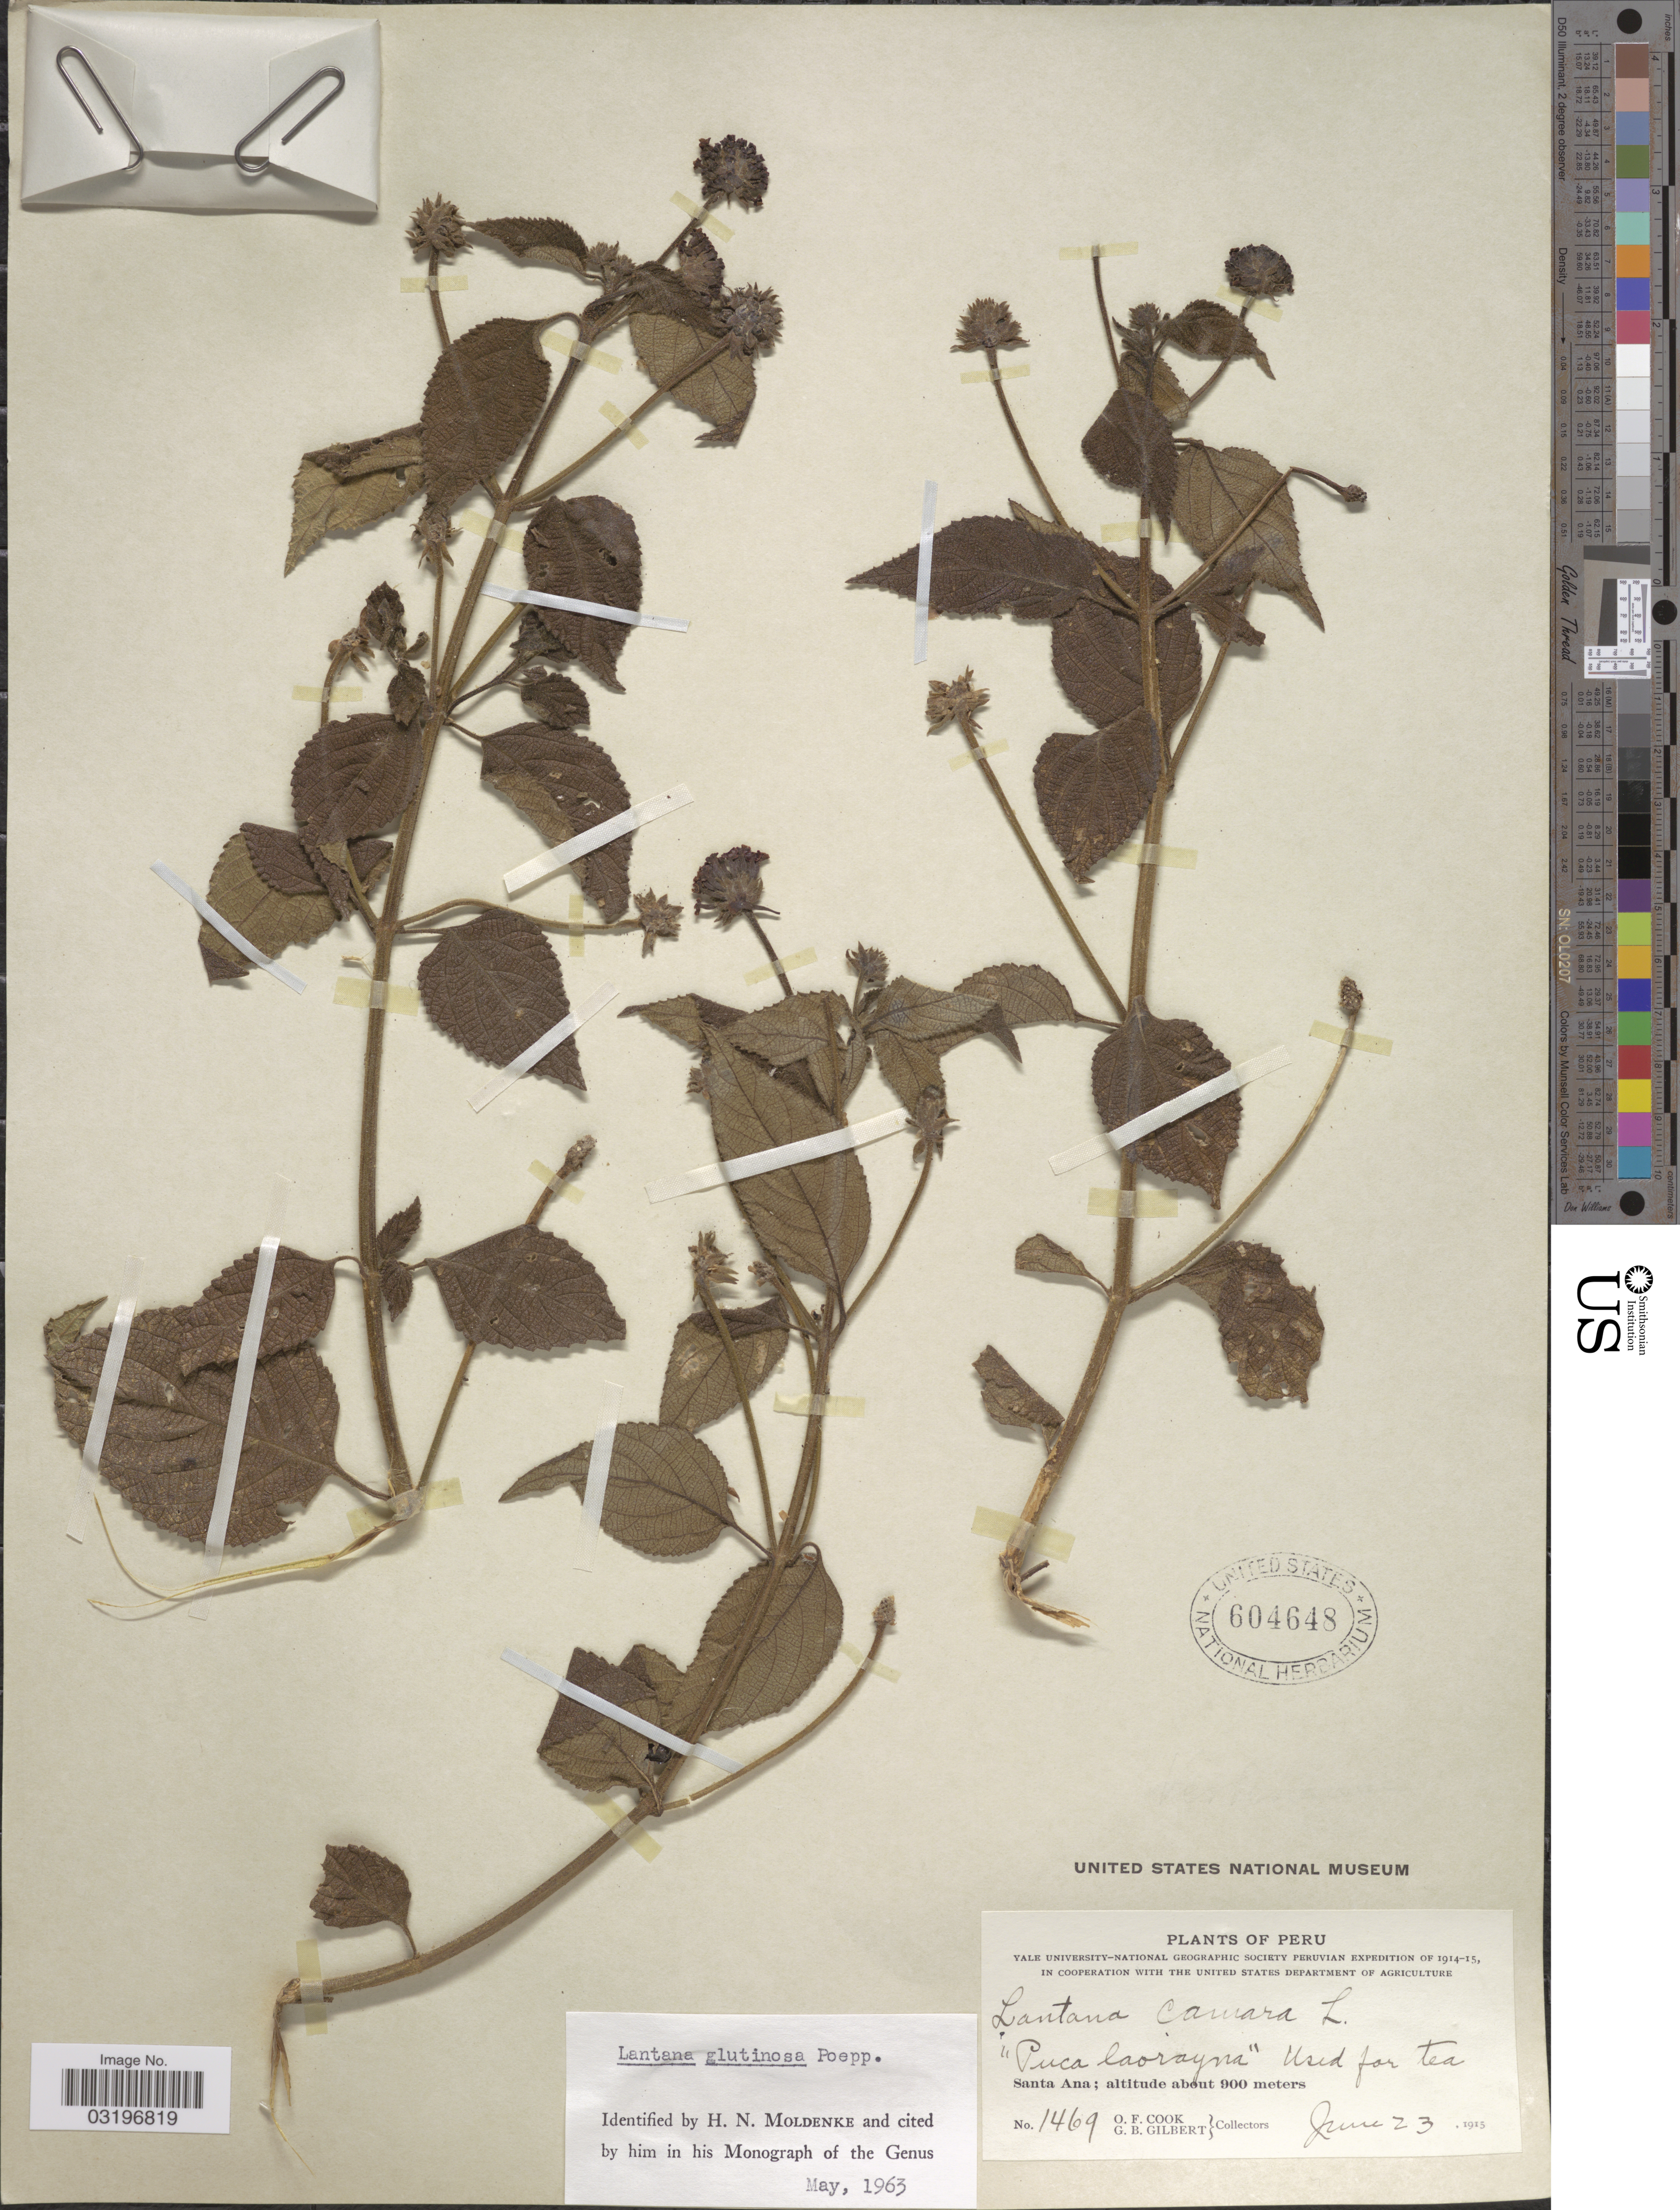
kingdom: Plantae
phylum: Tracheophyta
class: Magnoliopsida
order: Lamiales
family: Verbenaceae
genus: Lantana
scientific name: Lantana glutinosa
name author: Poepp.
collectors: O. F. Cook & G. B. Gilbert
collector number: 1469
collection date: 1915-06-23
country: Peru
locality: Santa Ana.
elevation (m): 900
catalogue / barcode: US 604648